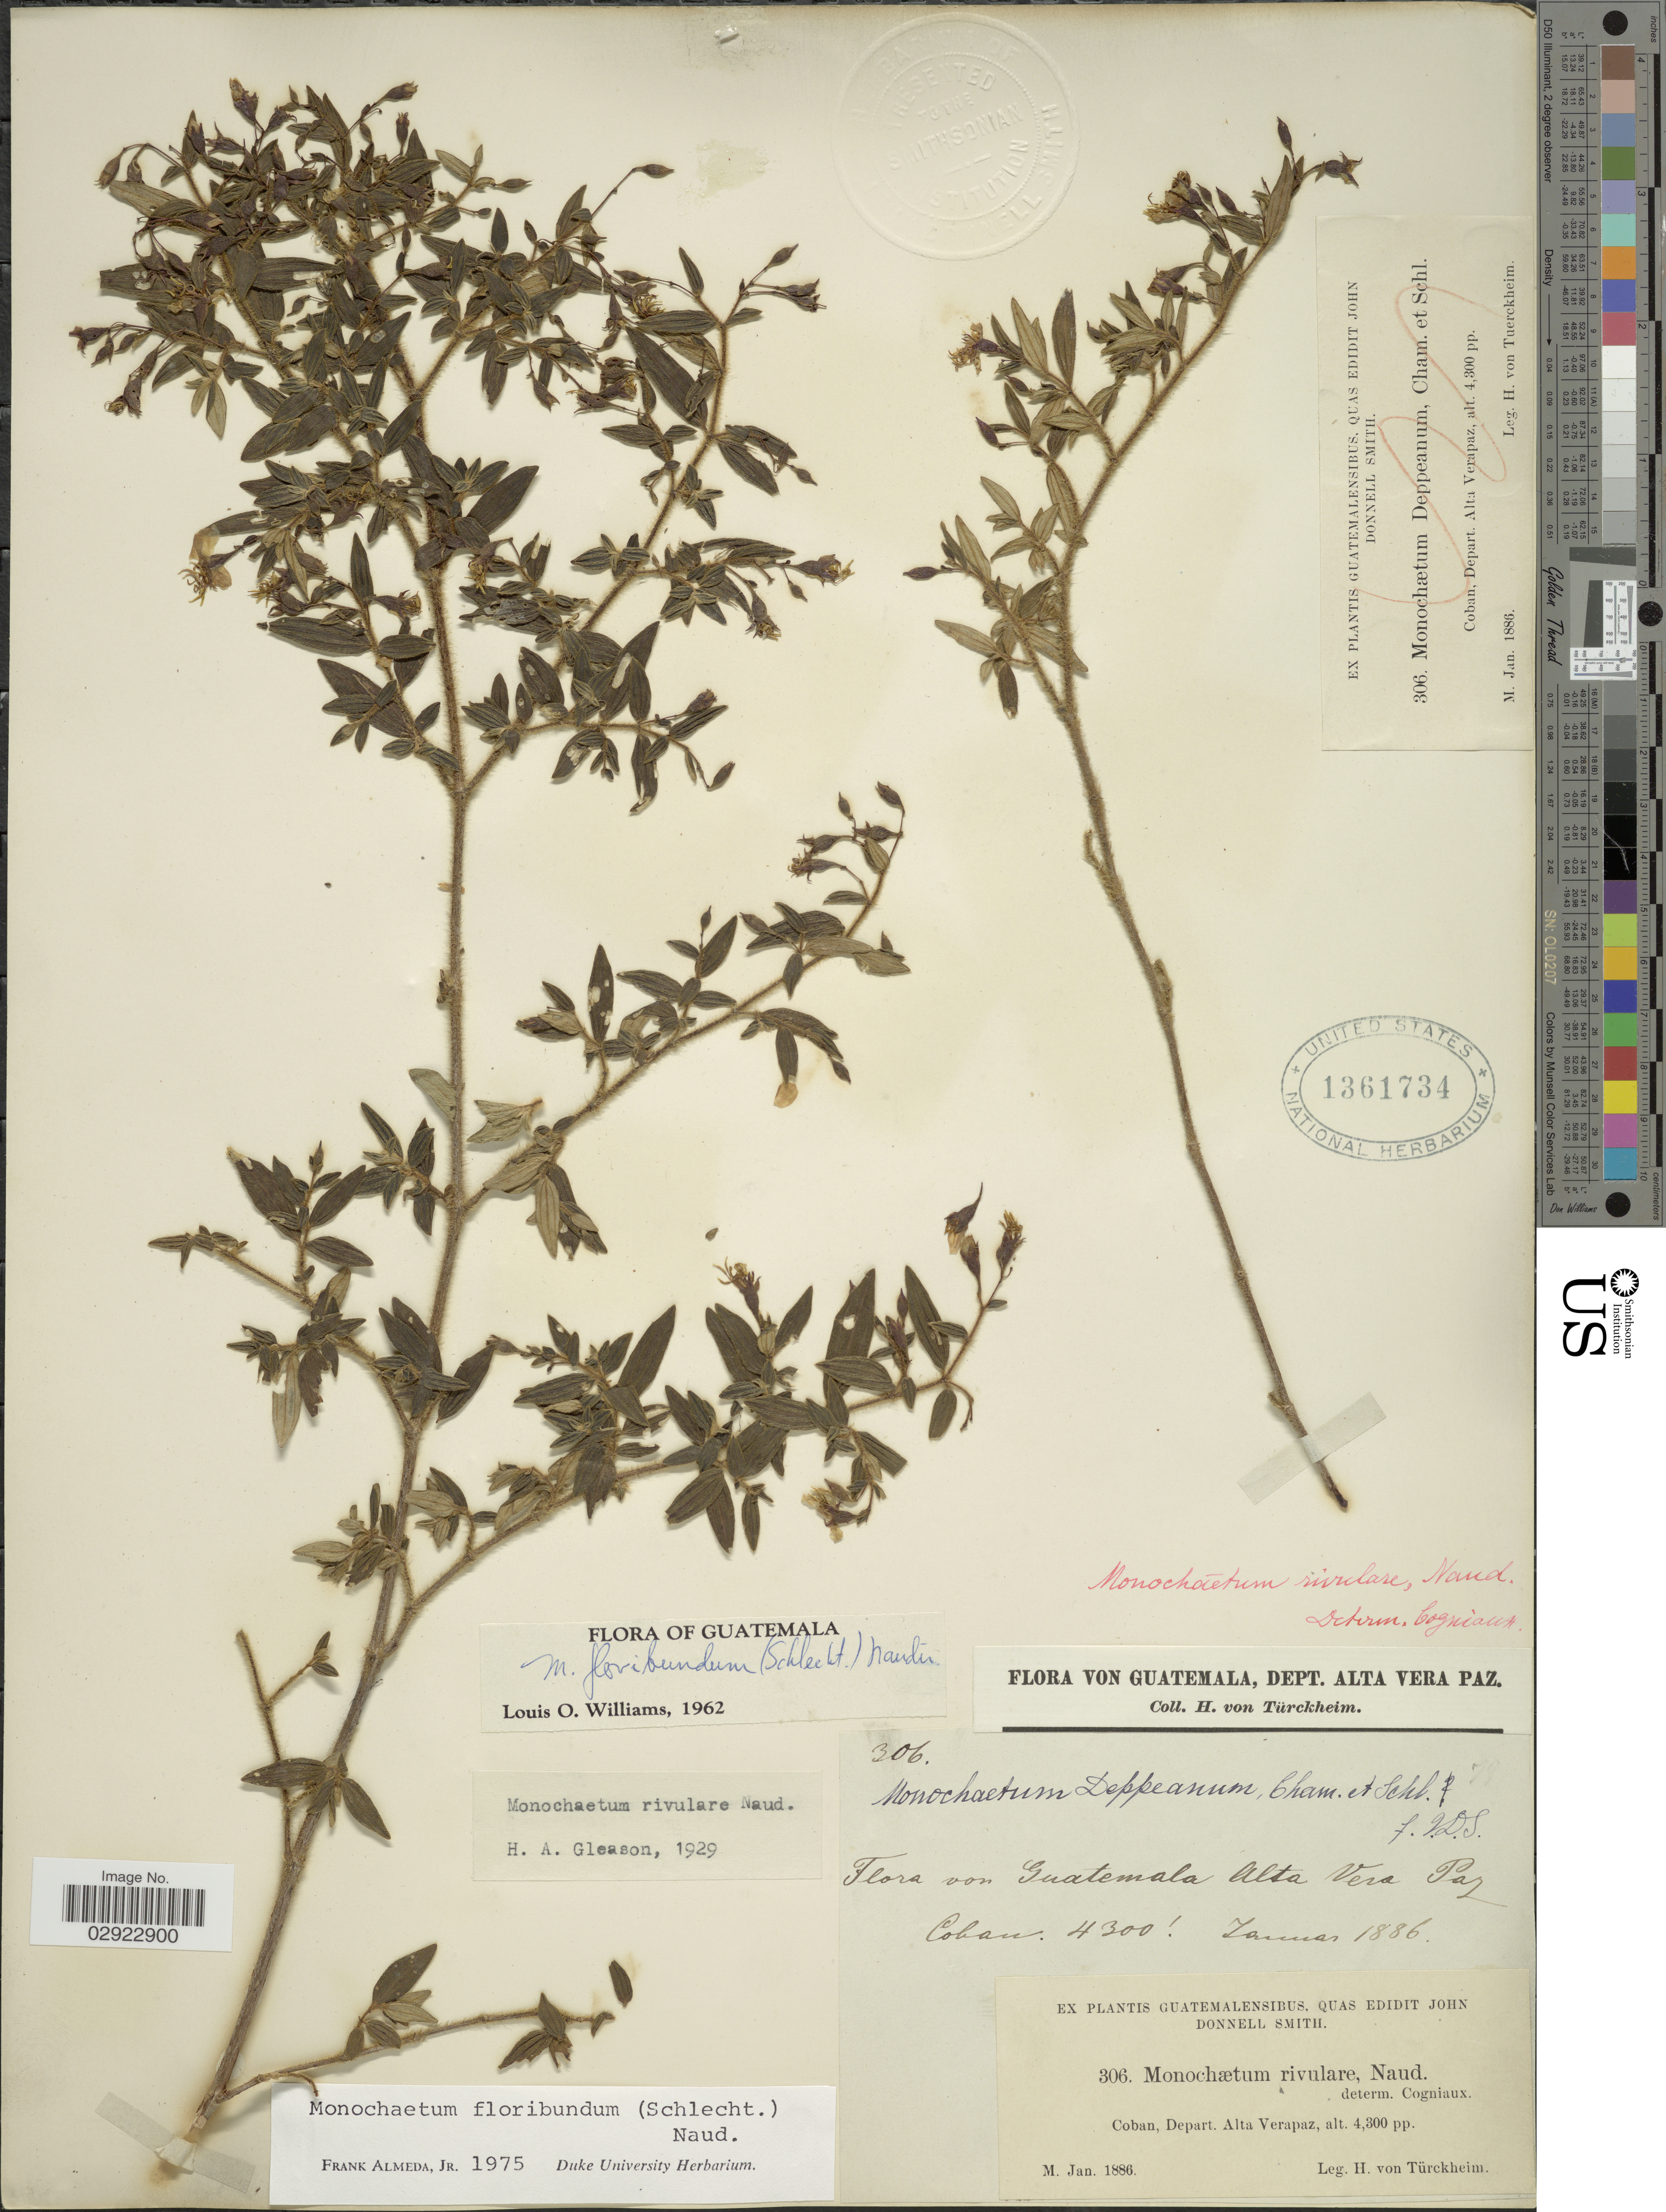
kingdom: Plantae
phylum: Tracheophyta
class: Magnoliopsida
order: Myrtales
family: Melastomataceae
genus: Monochaetum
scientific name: Monochaetum floribundum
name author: (Schltdl.) Naudin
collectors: H. von Türckheim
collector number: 306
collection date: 1886-01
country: Guatemala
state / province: Alta Verapaz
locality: Coban, Depart. Alta Verapaz.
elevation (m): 1311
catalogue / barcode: US 1361734